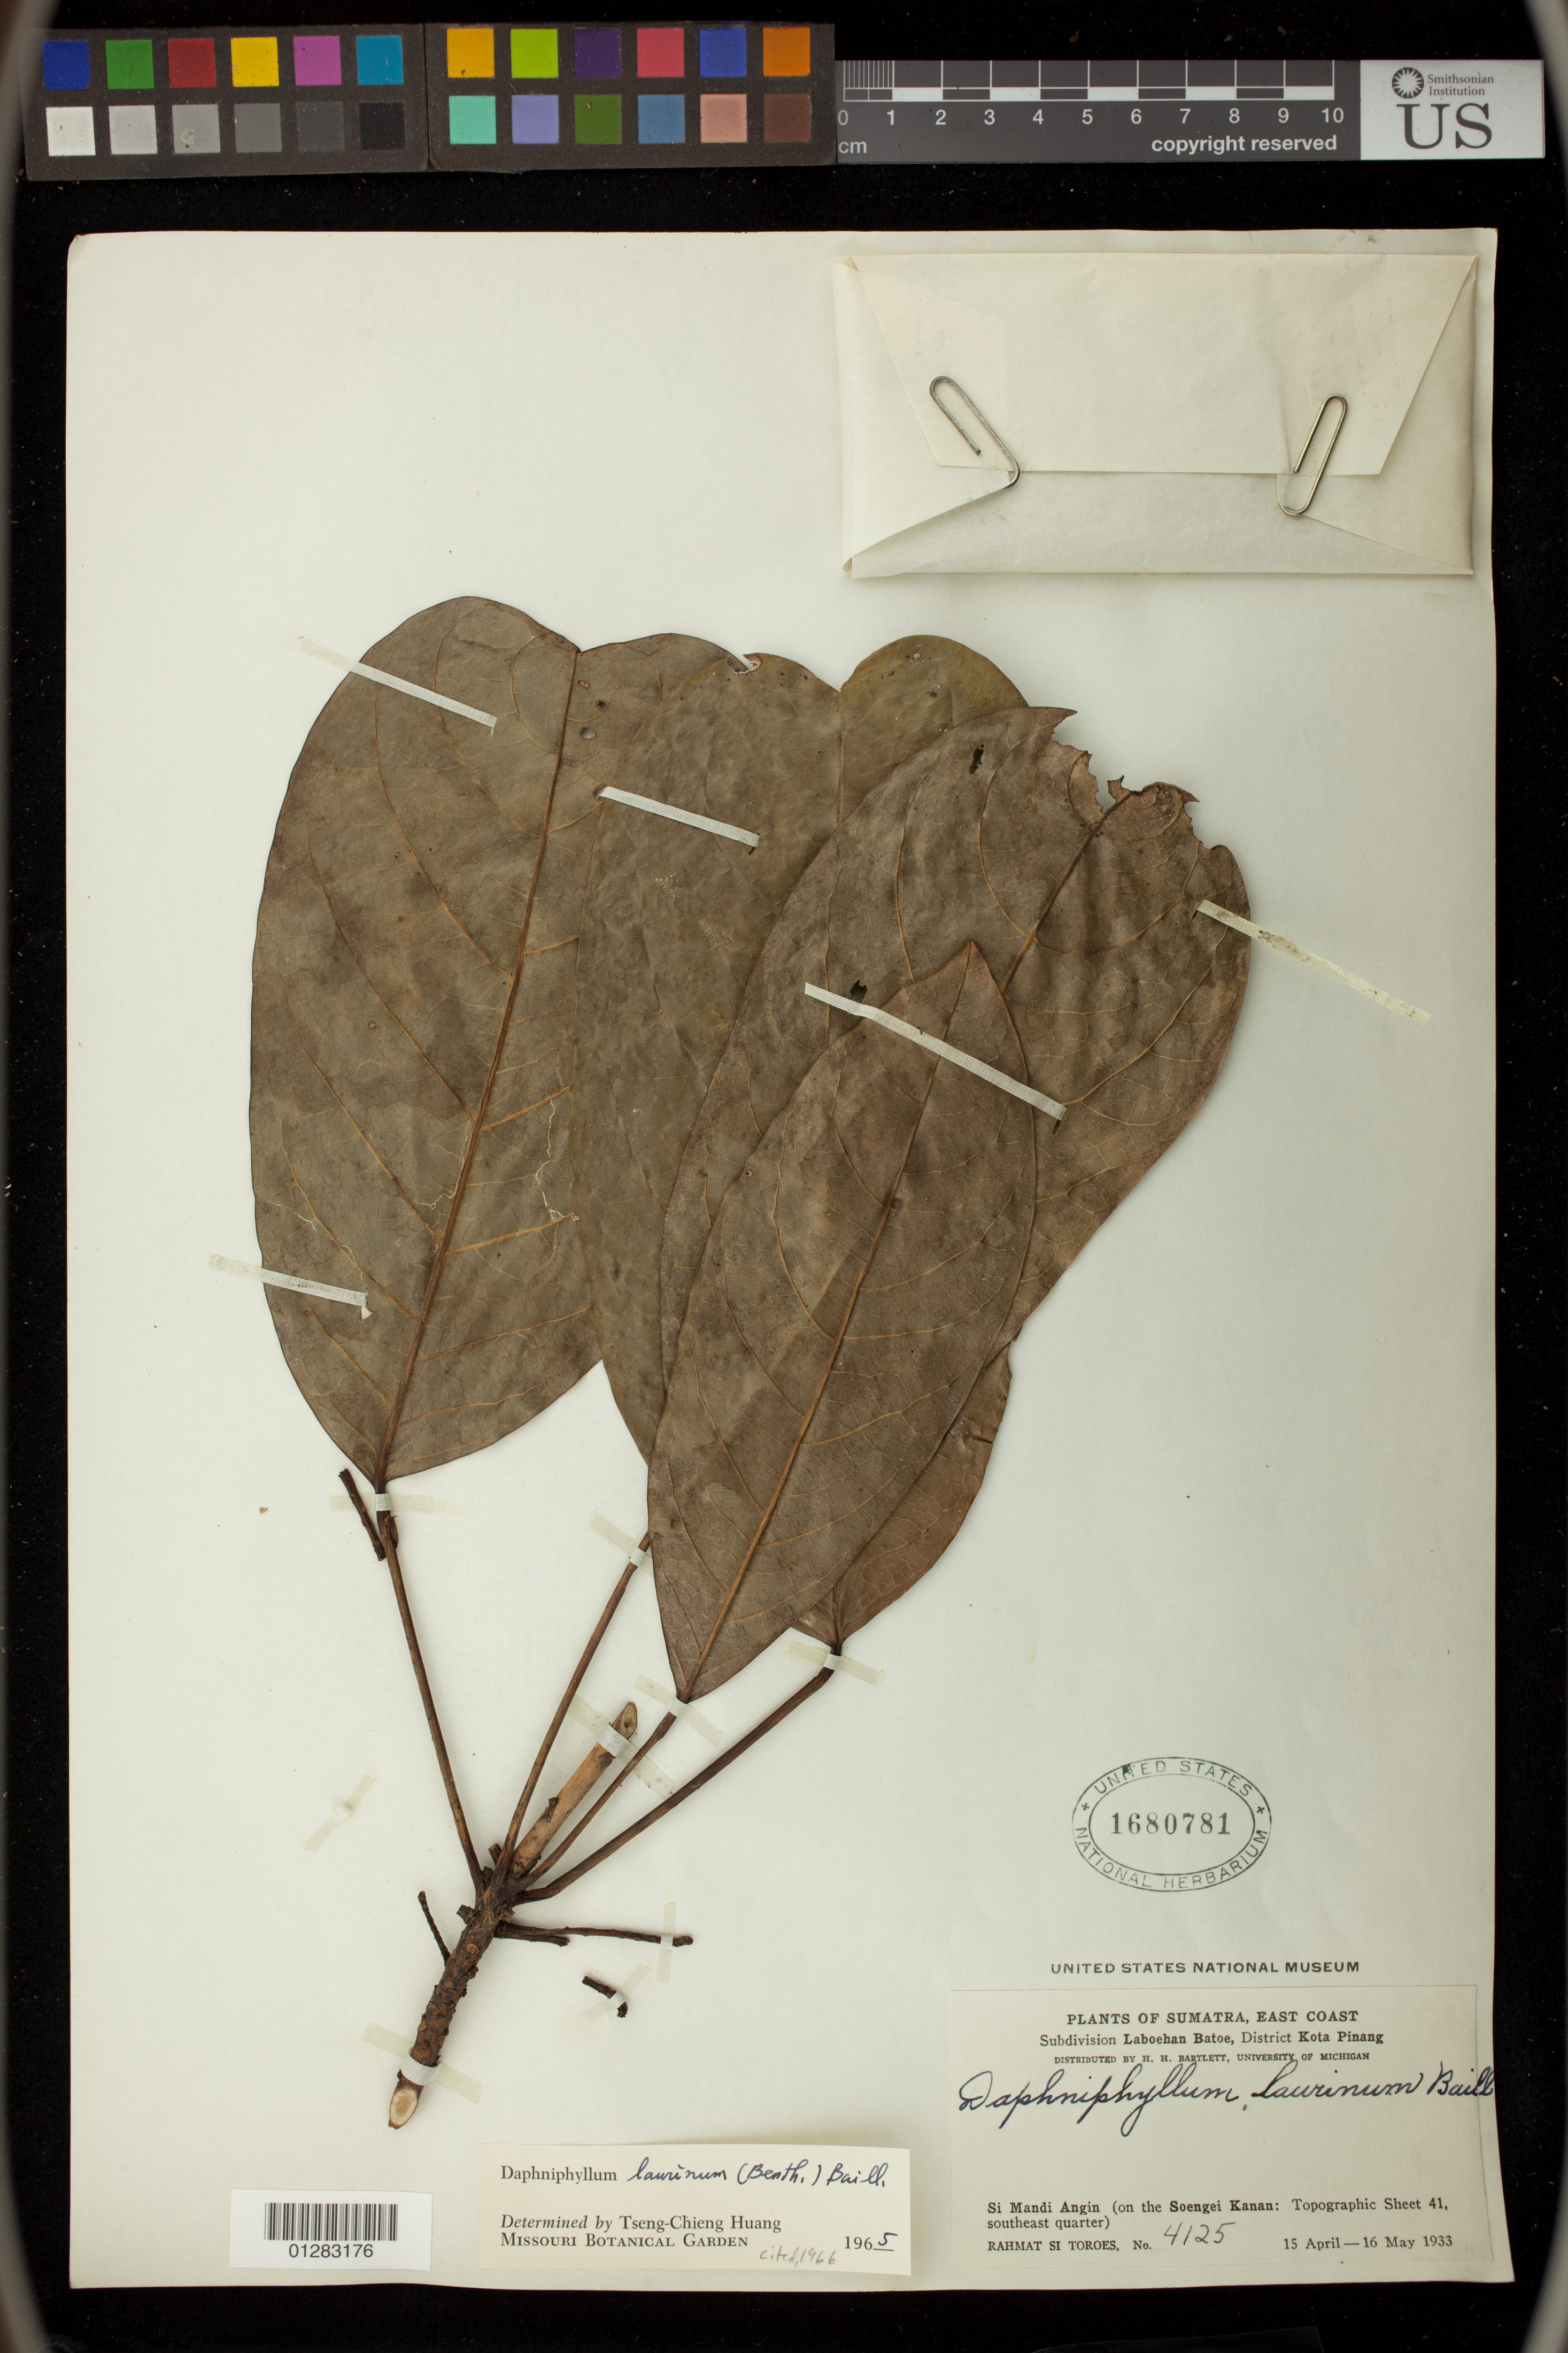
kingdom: Plantae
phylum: Tracheophyta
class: Magnoliopsida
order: Saxifragales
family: Daphniphyllaceae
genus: Daphniphyllum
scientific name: Daphniphyllum laurinum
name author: (Benth.) Baill.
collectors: Rahmat Si Boeea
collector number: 4125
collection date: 1933-04-15/1933-05-16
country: Indonesia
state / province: Sumatra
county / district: Sumatera Utara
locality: Si Mandi Angin (on the Soengei Kanan: Topographic Sheet 41, southeast quarter) Laboehan Batoe subdivision, Kota Pinang district, east coast Sumatra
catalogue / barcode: US 1680781